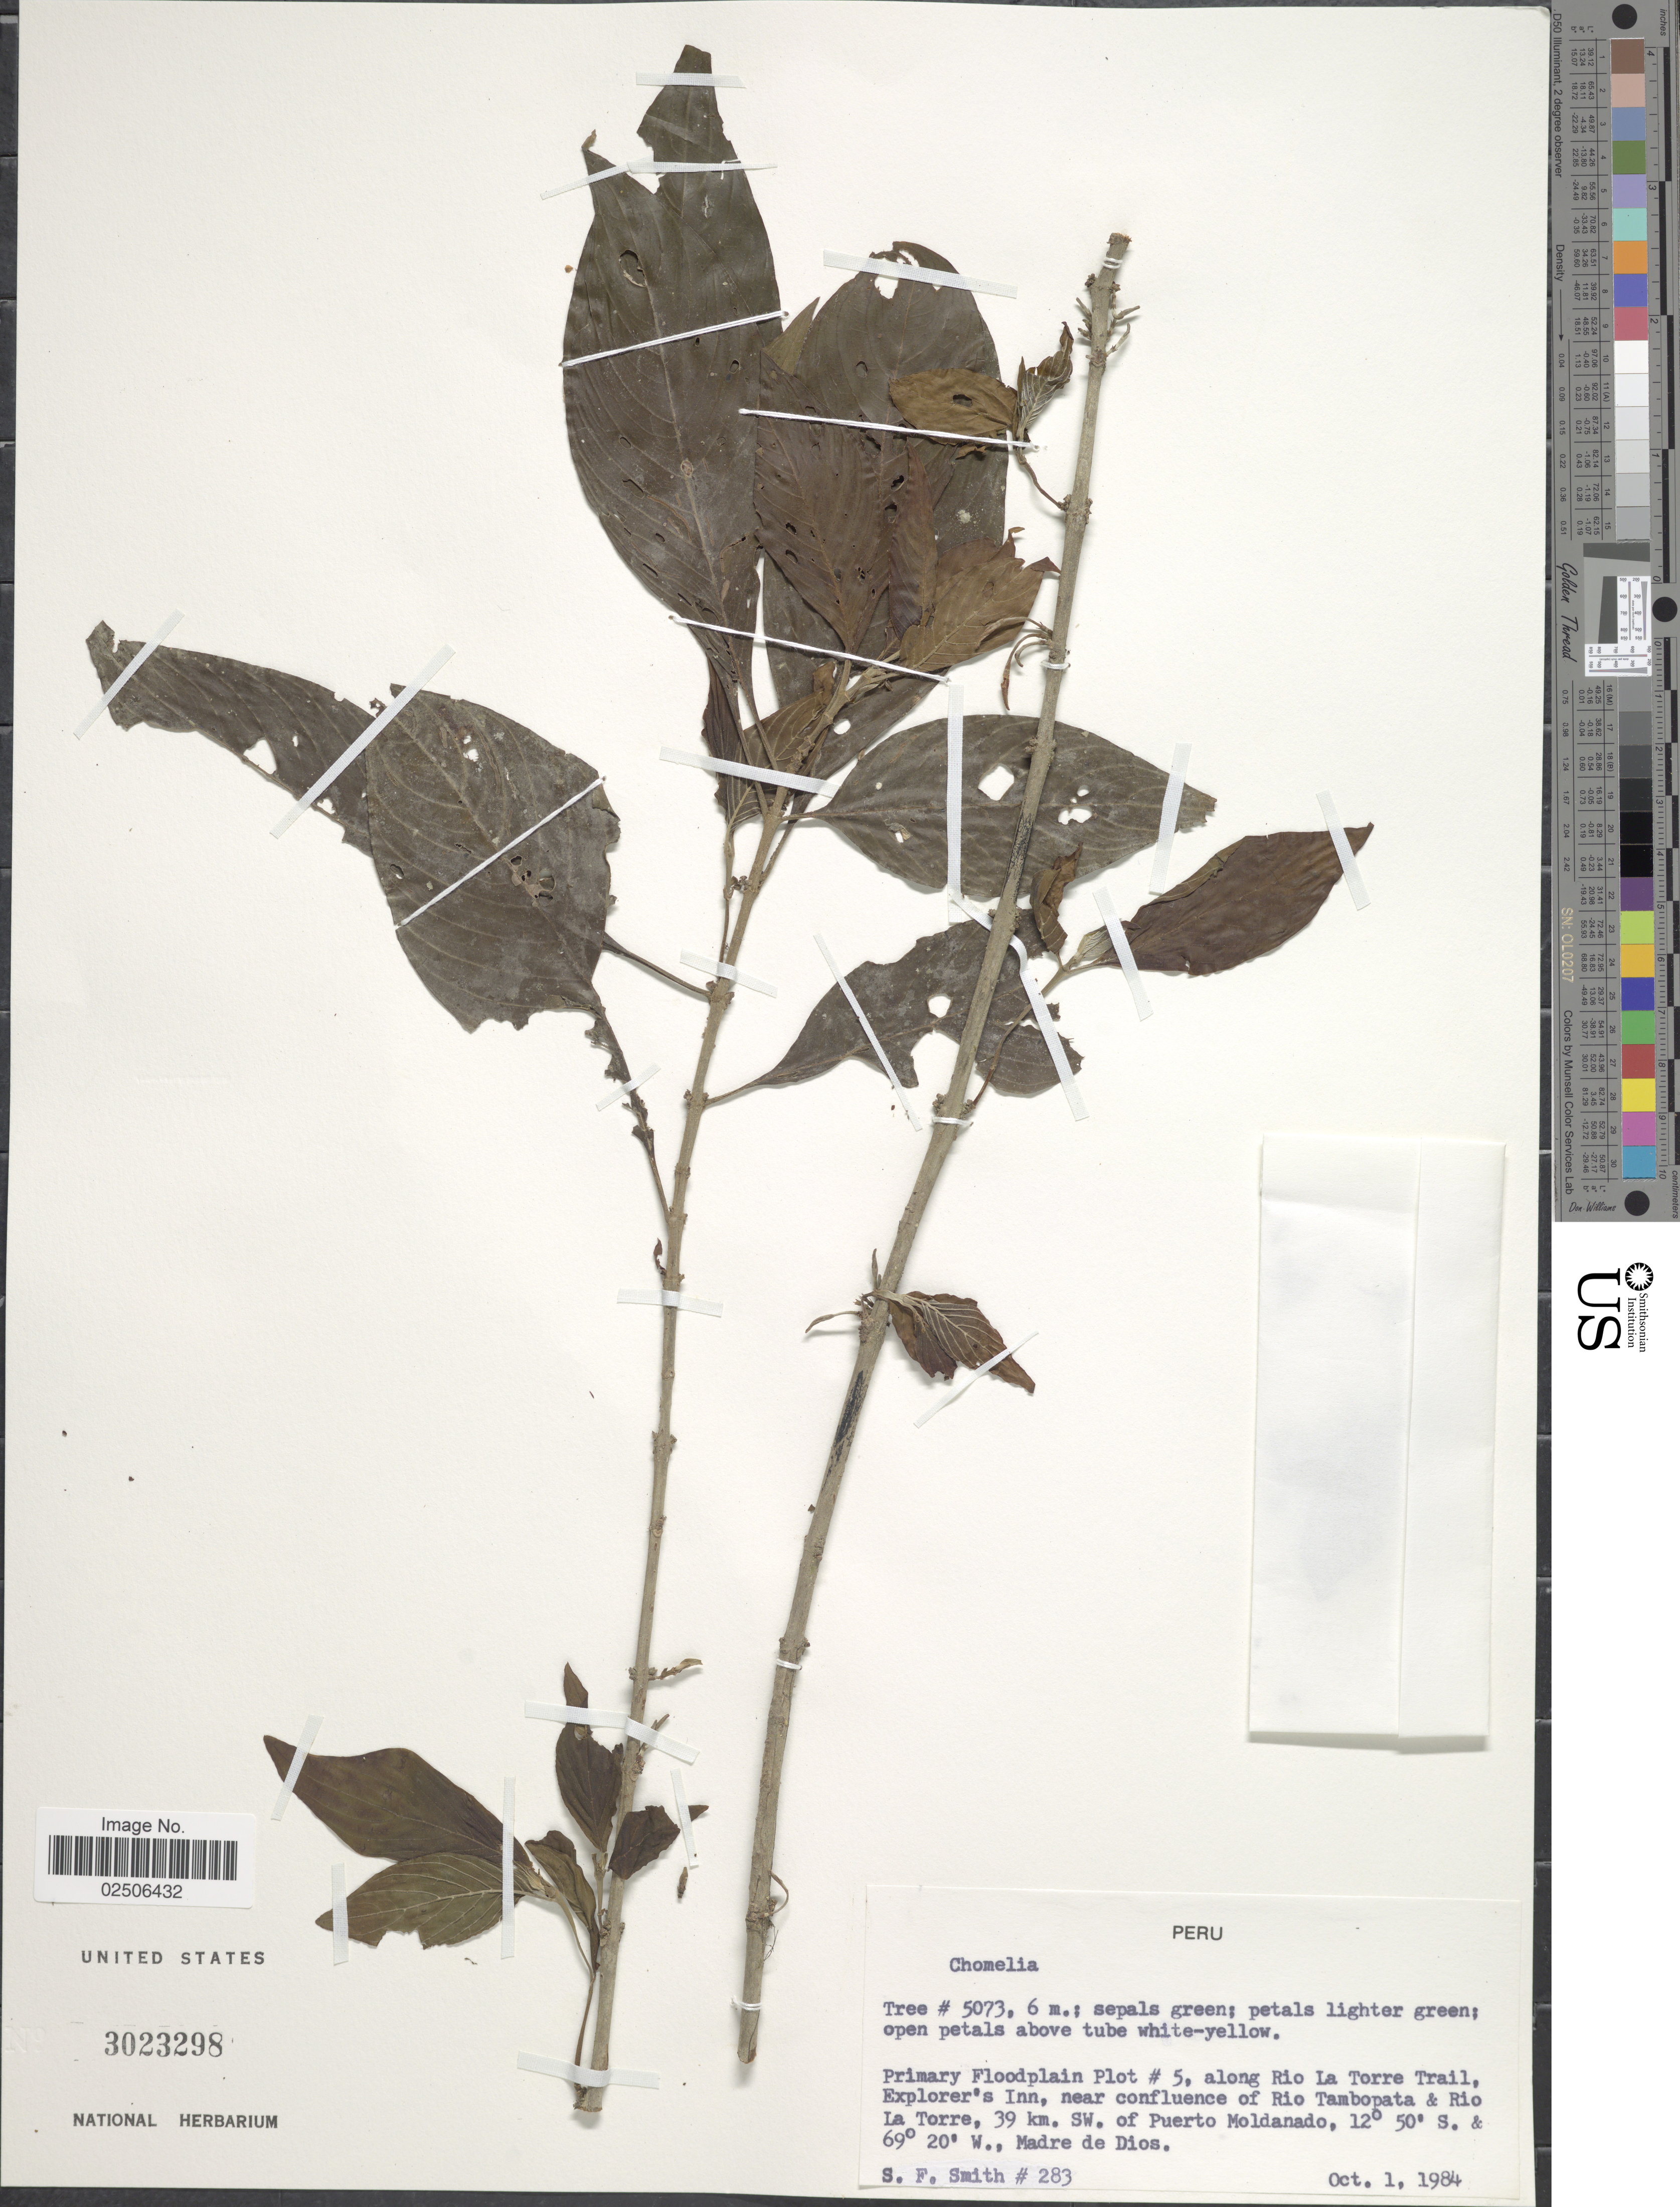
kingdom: Plantae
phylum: Tracheophyta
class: Magnoliopsida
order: Gentianales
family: Rubiaceae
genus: Chomelia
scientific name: Chomelia sp.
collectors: S.F. Smith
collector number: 283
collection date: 1984-10-01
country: Peru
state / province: Madre de Dios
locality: Primary Floodplain Plot #5, along Rio La Torre Trail, Explorer's Inn, near confluence of Rio Tambopata & Rio La Torre, 39 km. SW. of Puerto Moldanado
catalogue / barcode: US 3023298